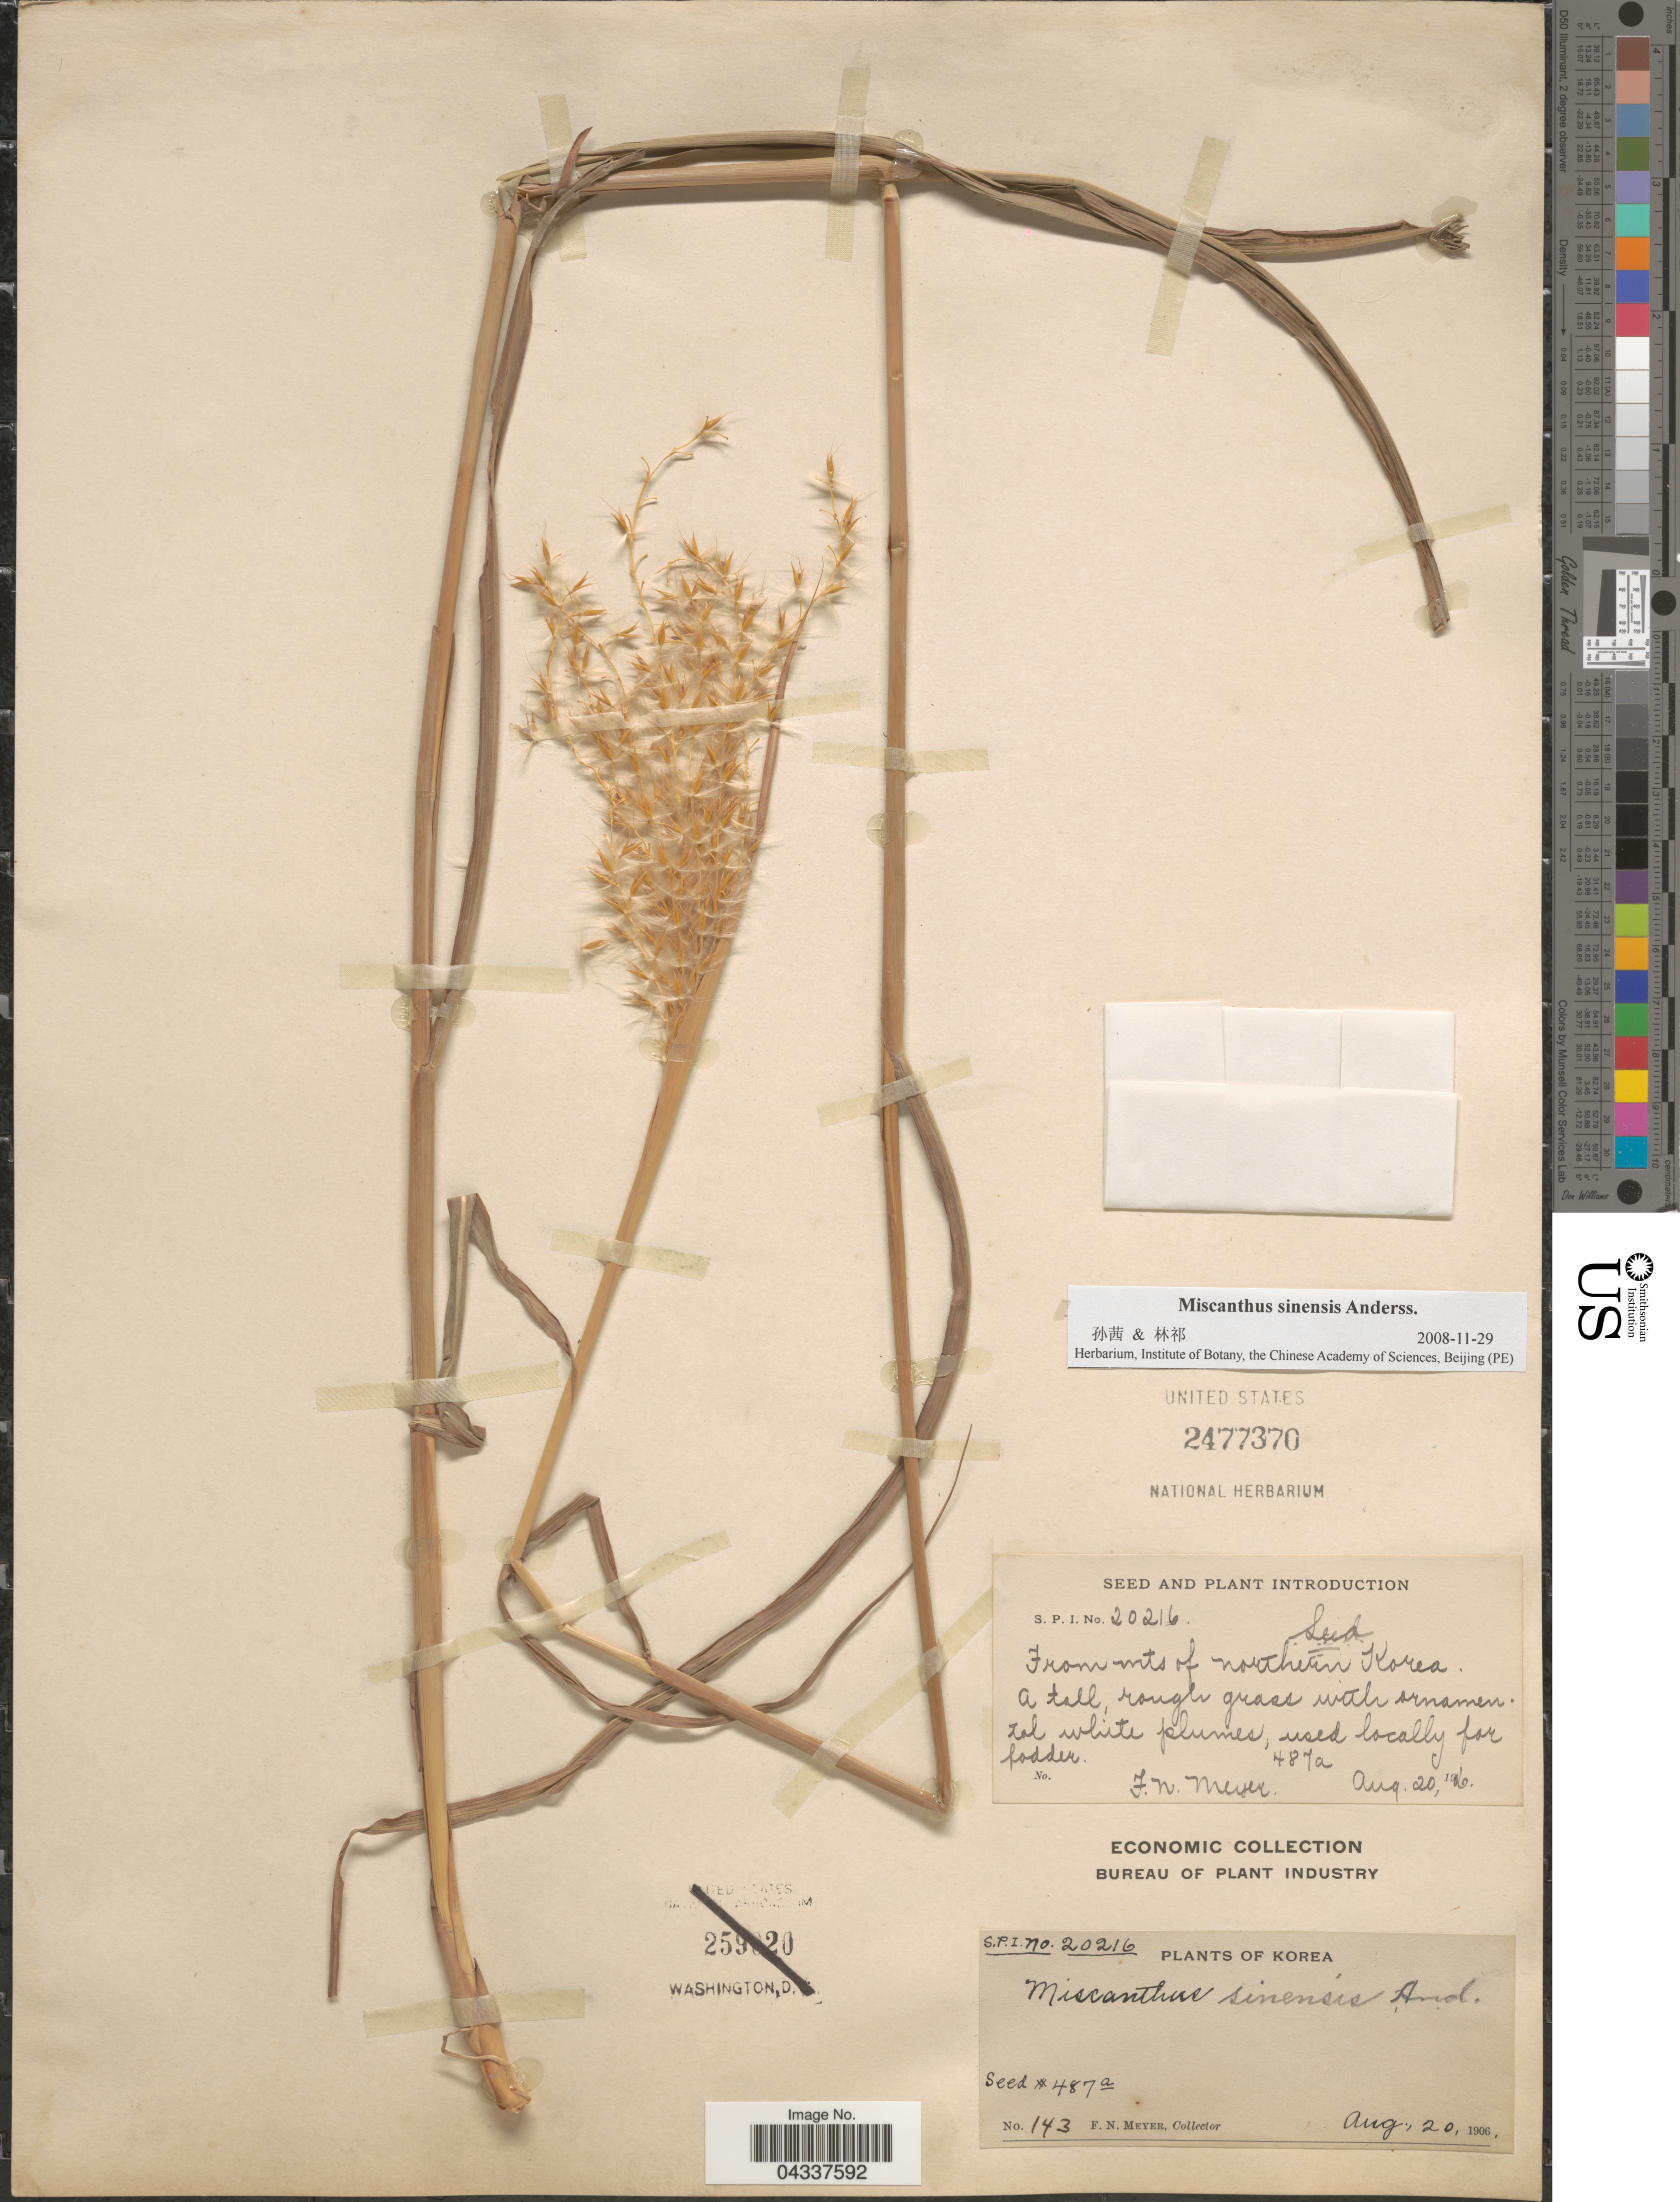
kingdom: Plantae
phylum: Tracheophyta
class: Liliopsida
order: Poales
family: Poaceae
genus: Miscanthus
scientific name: Miscanthus sinensis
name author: Andersson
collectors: F. N. Meyer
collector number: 143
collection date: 1906-08-20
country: North Korea / South Korea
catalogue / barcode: US 2477370